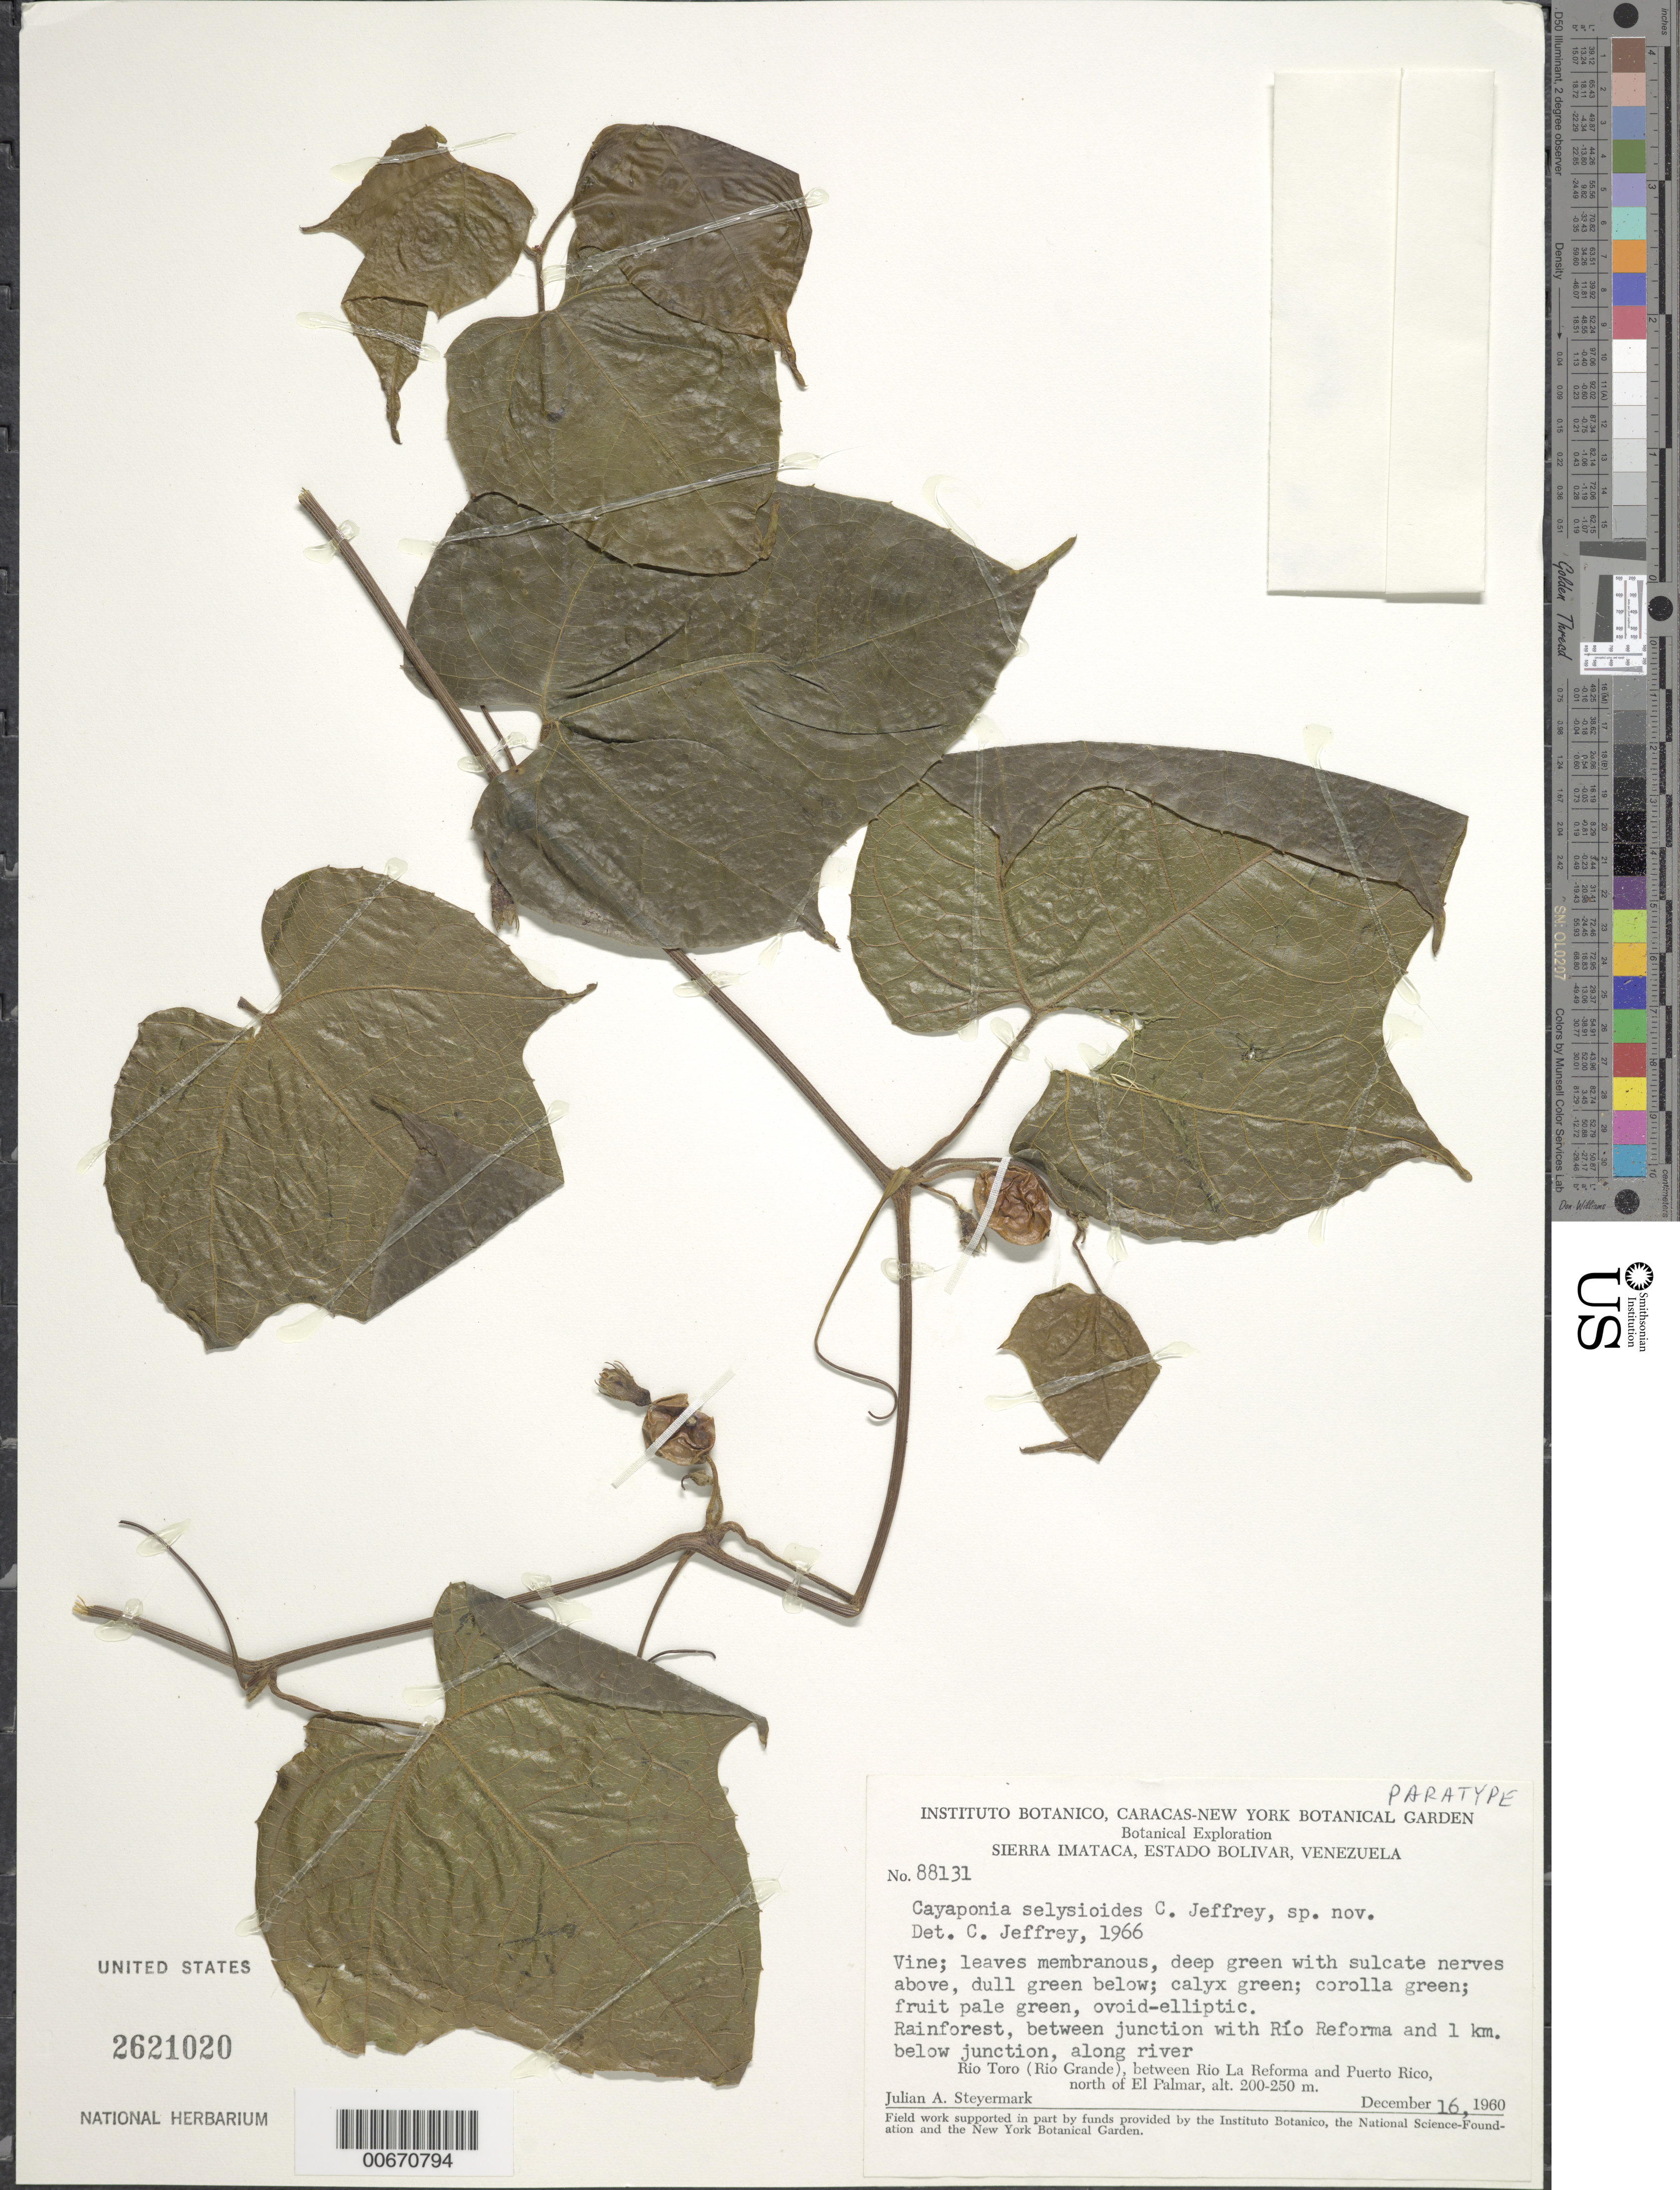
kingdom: Plantae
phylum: Tracheophyta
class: Magnoliopsida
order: Cucurbitales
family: Cucurbitaceae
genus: Cayaponia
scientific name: Cayaponia selysioides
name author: C. Jeffrey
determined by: Jeffrey, C.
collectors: J. Steyermark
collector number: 88131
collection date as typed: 16-Dec-60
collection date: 1960-12-16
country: Venezuela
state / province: Bolívar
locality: Sierra Imataca, Río Toro (Río Grande), between Río La Reforma and Puerto Rico, N of El Palmar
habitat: Rainforest, between junction with Rio Reforma and 1 km below junction, along river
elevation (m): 200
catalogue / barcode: US 2621020